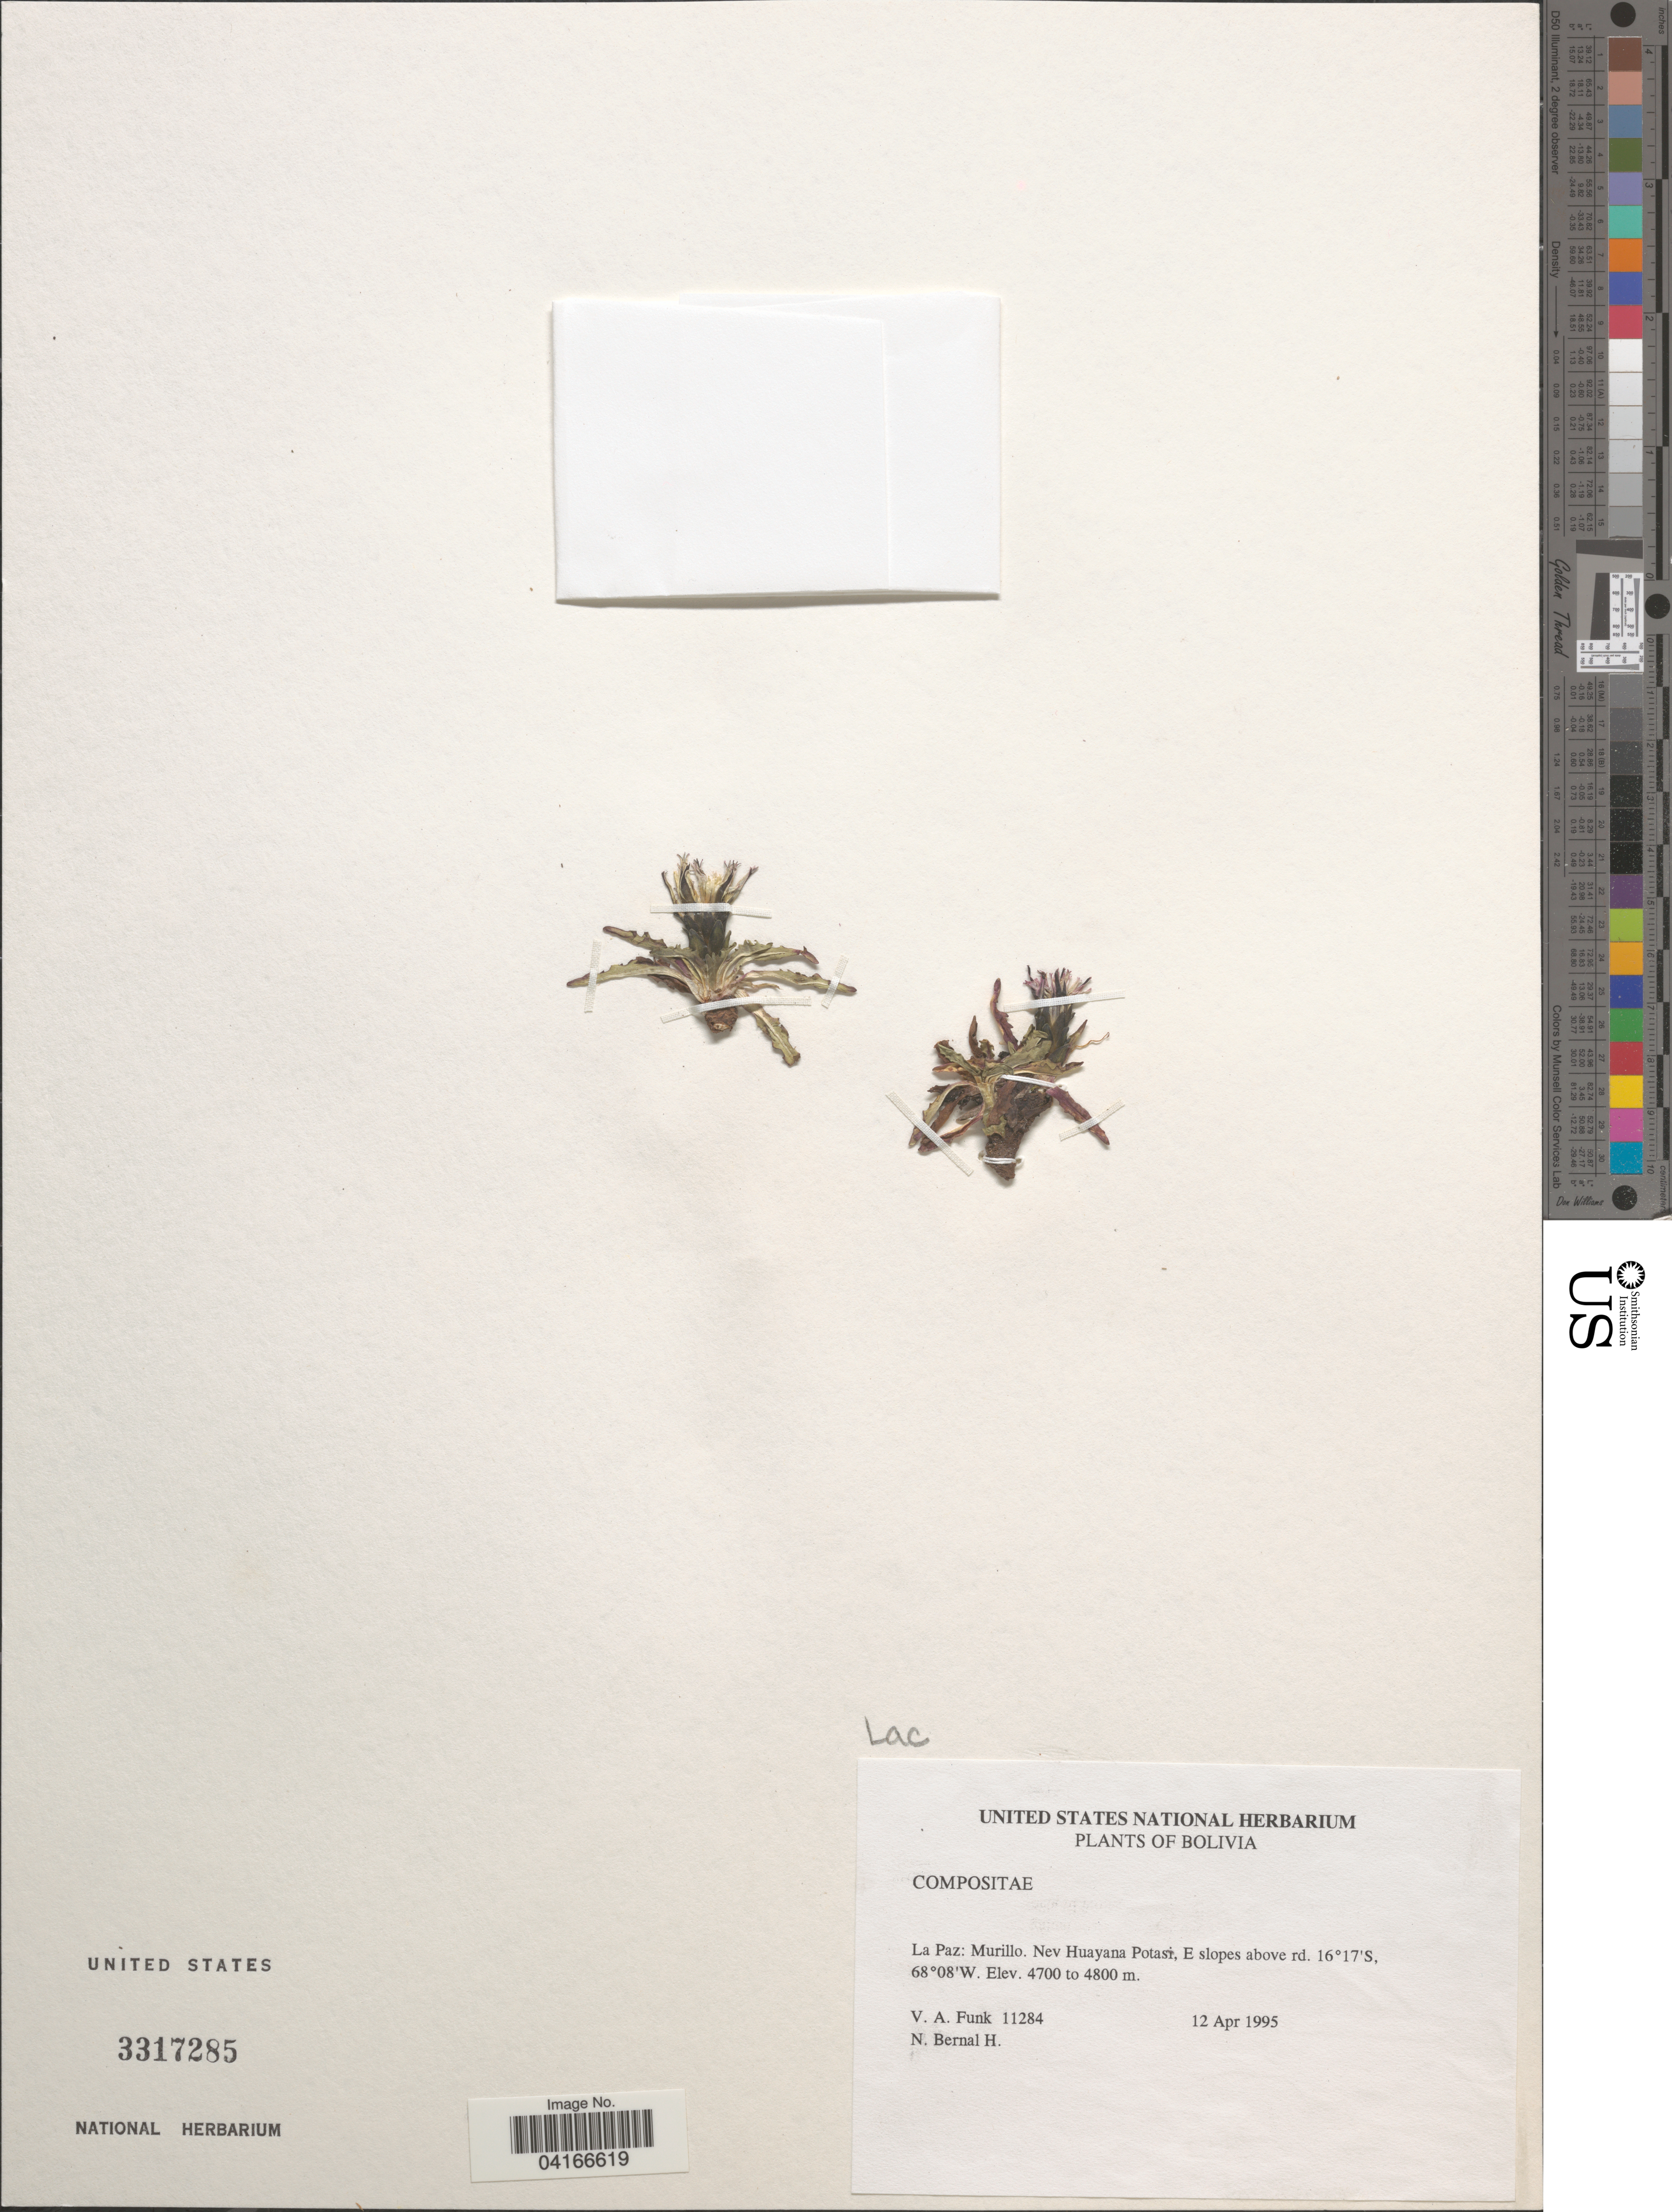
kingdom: Plantae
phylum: Tracheophyta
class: Magnoliopsida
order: Asterales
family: Asteraceae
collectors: V. Funk & N. Bernal H.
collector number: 11284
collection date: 1995-04-12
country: Bolivia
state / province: La Paz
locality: La Paz: Murillo. Nev Huayana Potasi, E slopes above rd.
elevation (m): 4700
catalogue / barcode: US 3317285